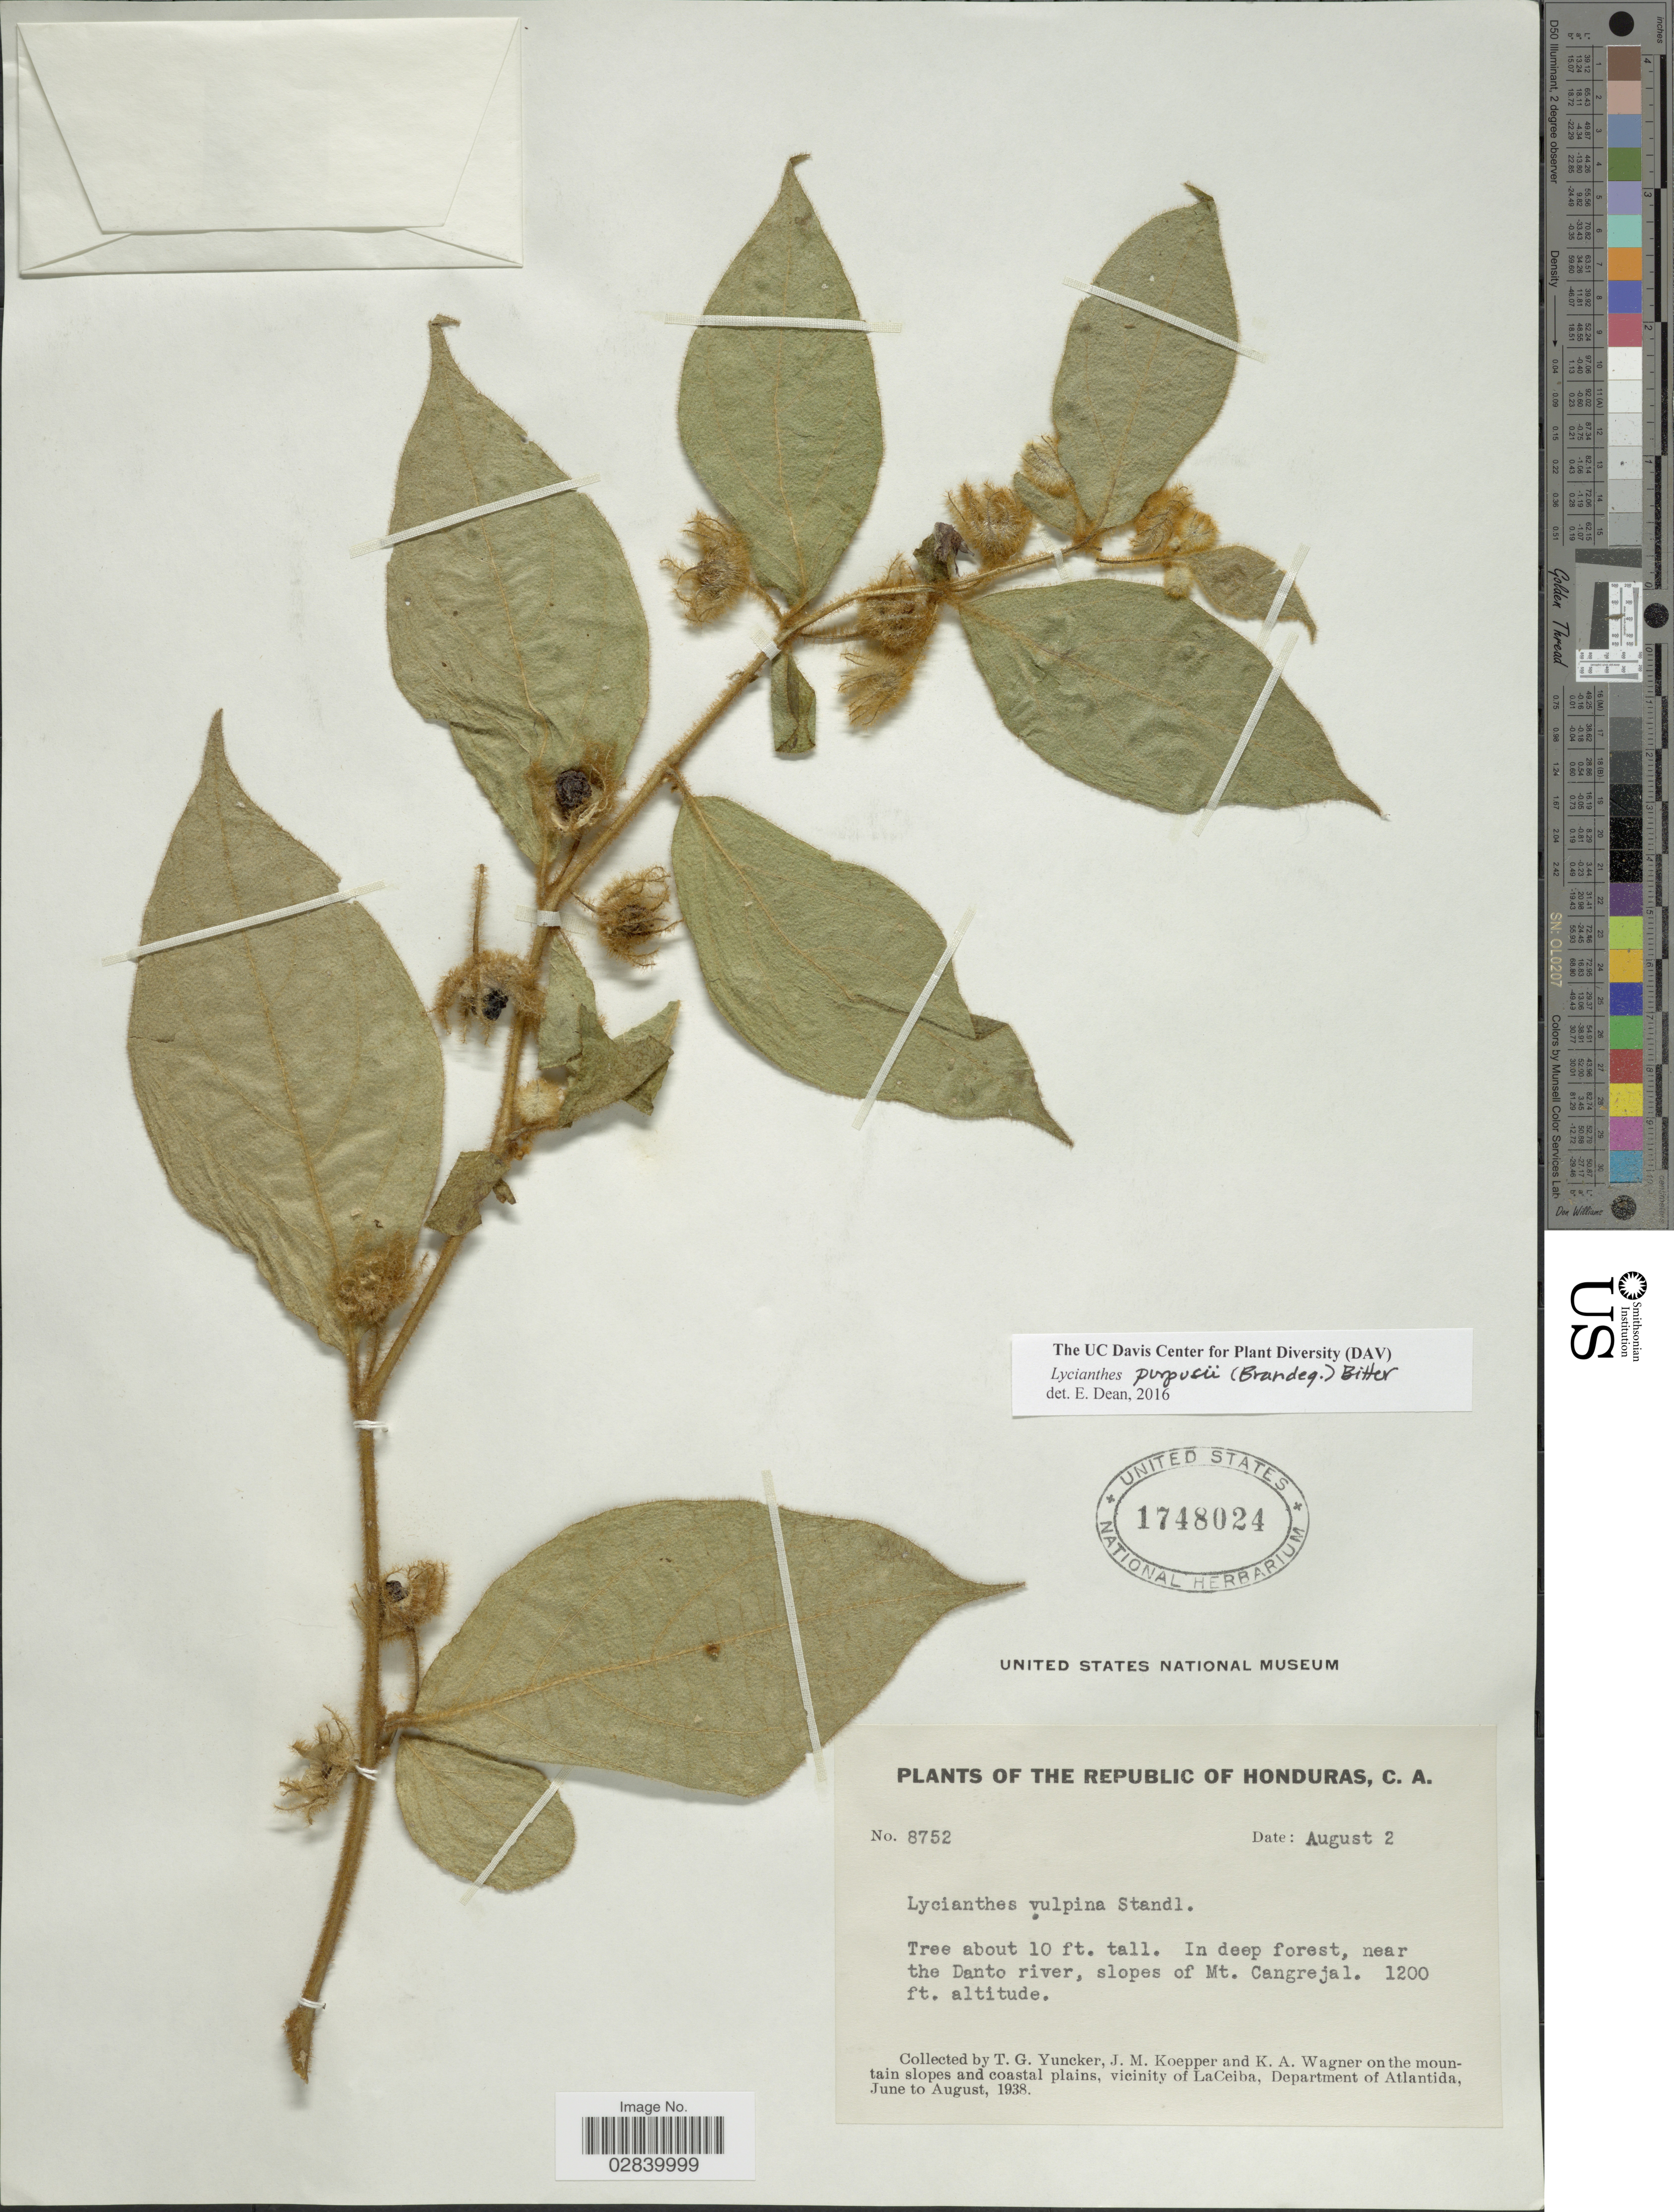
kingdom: Plantae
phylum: Tracheophyta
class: Magnoliopsida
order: Solanales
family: Solanaceae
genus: Lycianthes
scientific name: Lycianthes purpusii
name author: (Brandegee) Bitter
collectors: T. G. Yuncker, J. M. Koepper & K. A. Wagner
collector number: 8752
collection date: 1938-08-02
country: Honduras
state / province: Atlántida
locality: In deep forest, near the Danto river, slopes of Mt. Cangrejal. On the mountain slopes and coastal plains, vicinity of LaCeiba, Department of Atlantida.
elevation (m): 366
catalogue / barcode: US 1748024